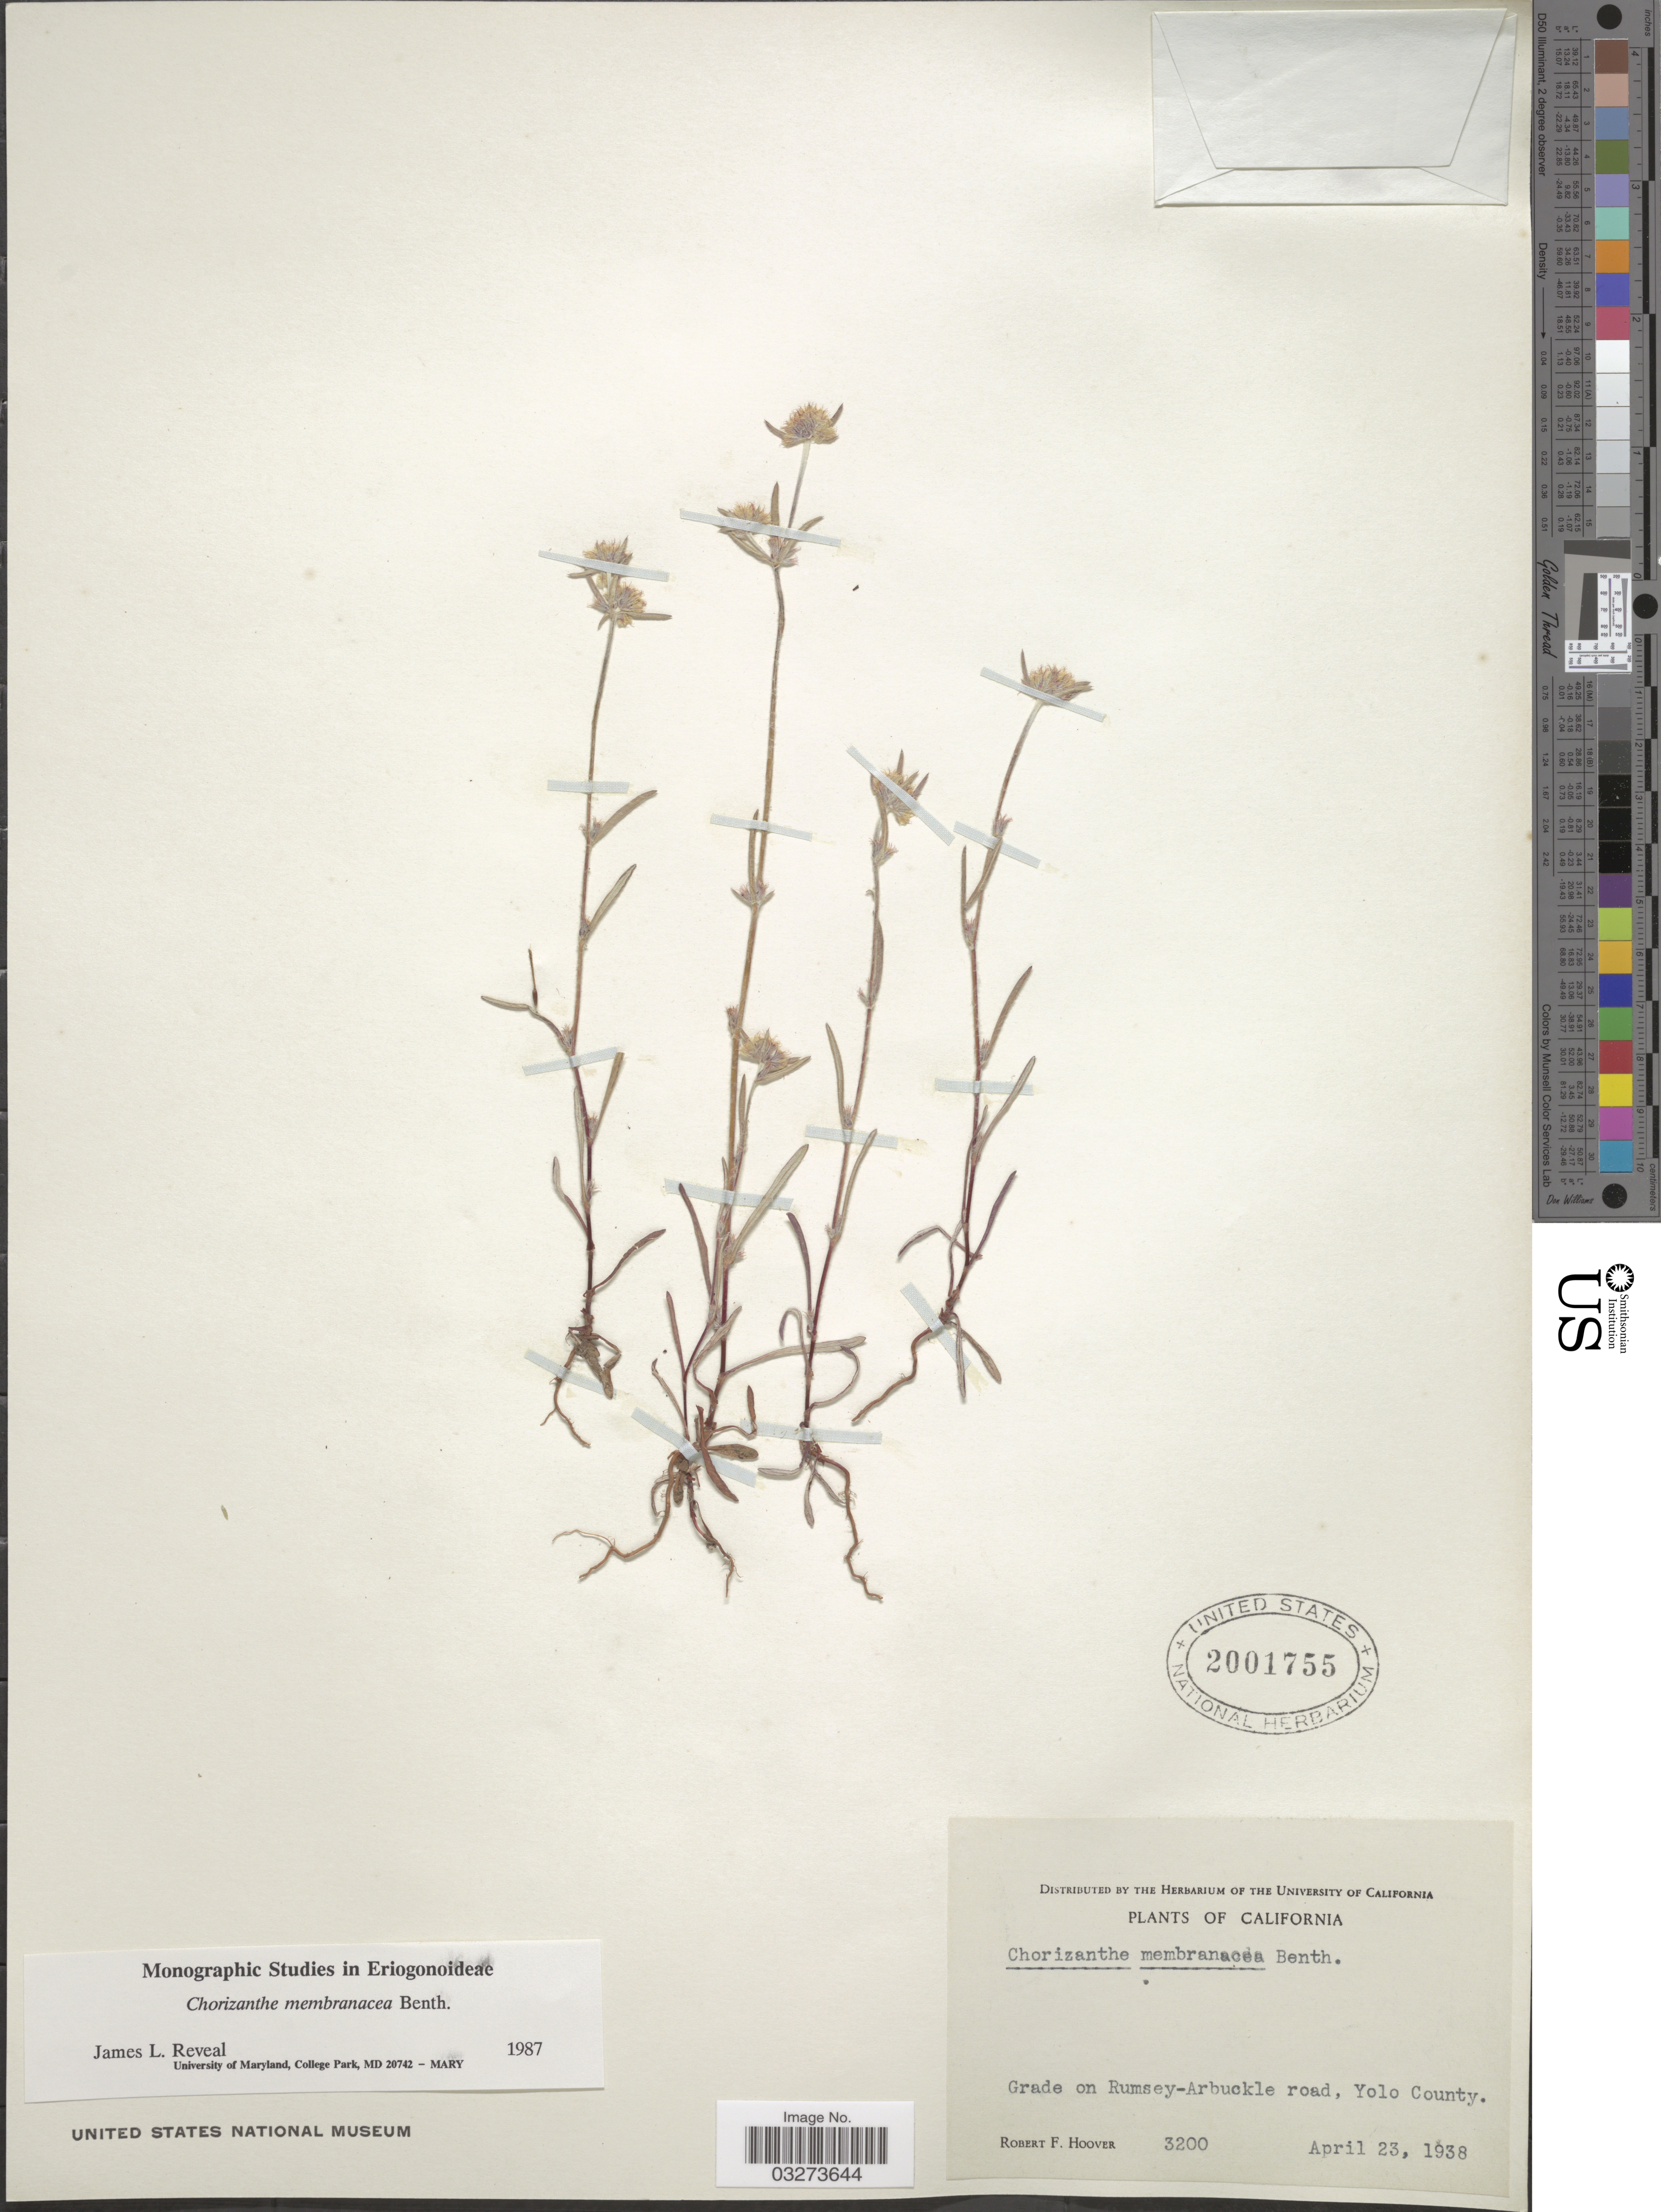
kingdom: Plantae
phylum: Tracheophyta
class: Magnoliopsida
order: Caryophyllales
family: Polygonaceae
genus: Chorizanthe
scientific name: Chorizanthe membranacea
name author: Benth.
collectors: R. F. Hoover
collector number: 3200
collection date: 1938-04-23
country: United States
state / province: California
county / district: Yolo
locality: Grade on Rumsey-Arbuckle road, Yolo County.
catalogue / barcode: US 2001755